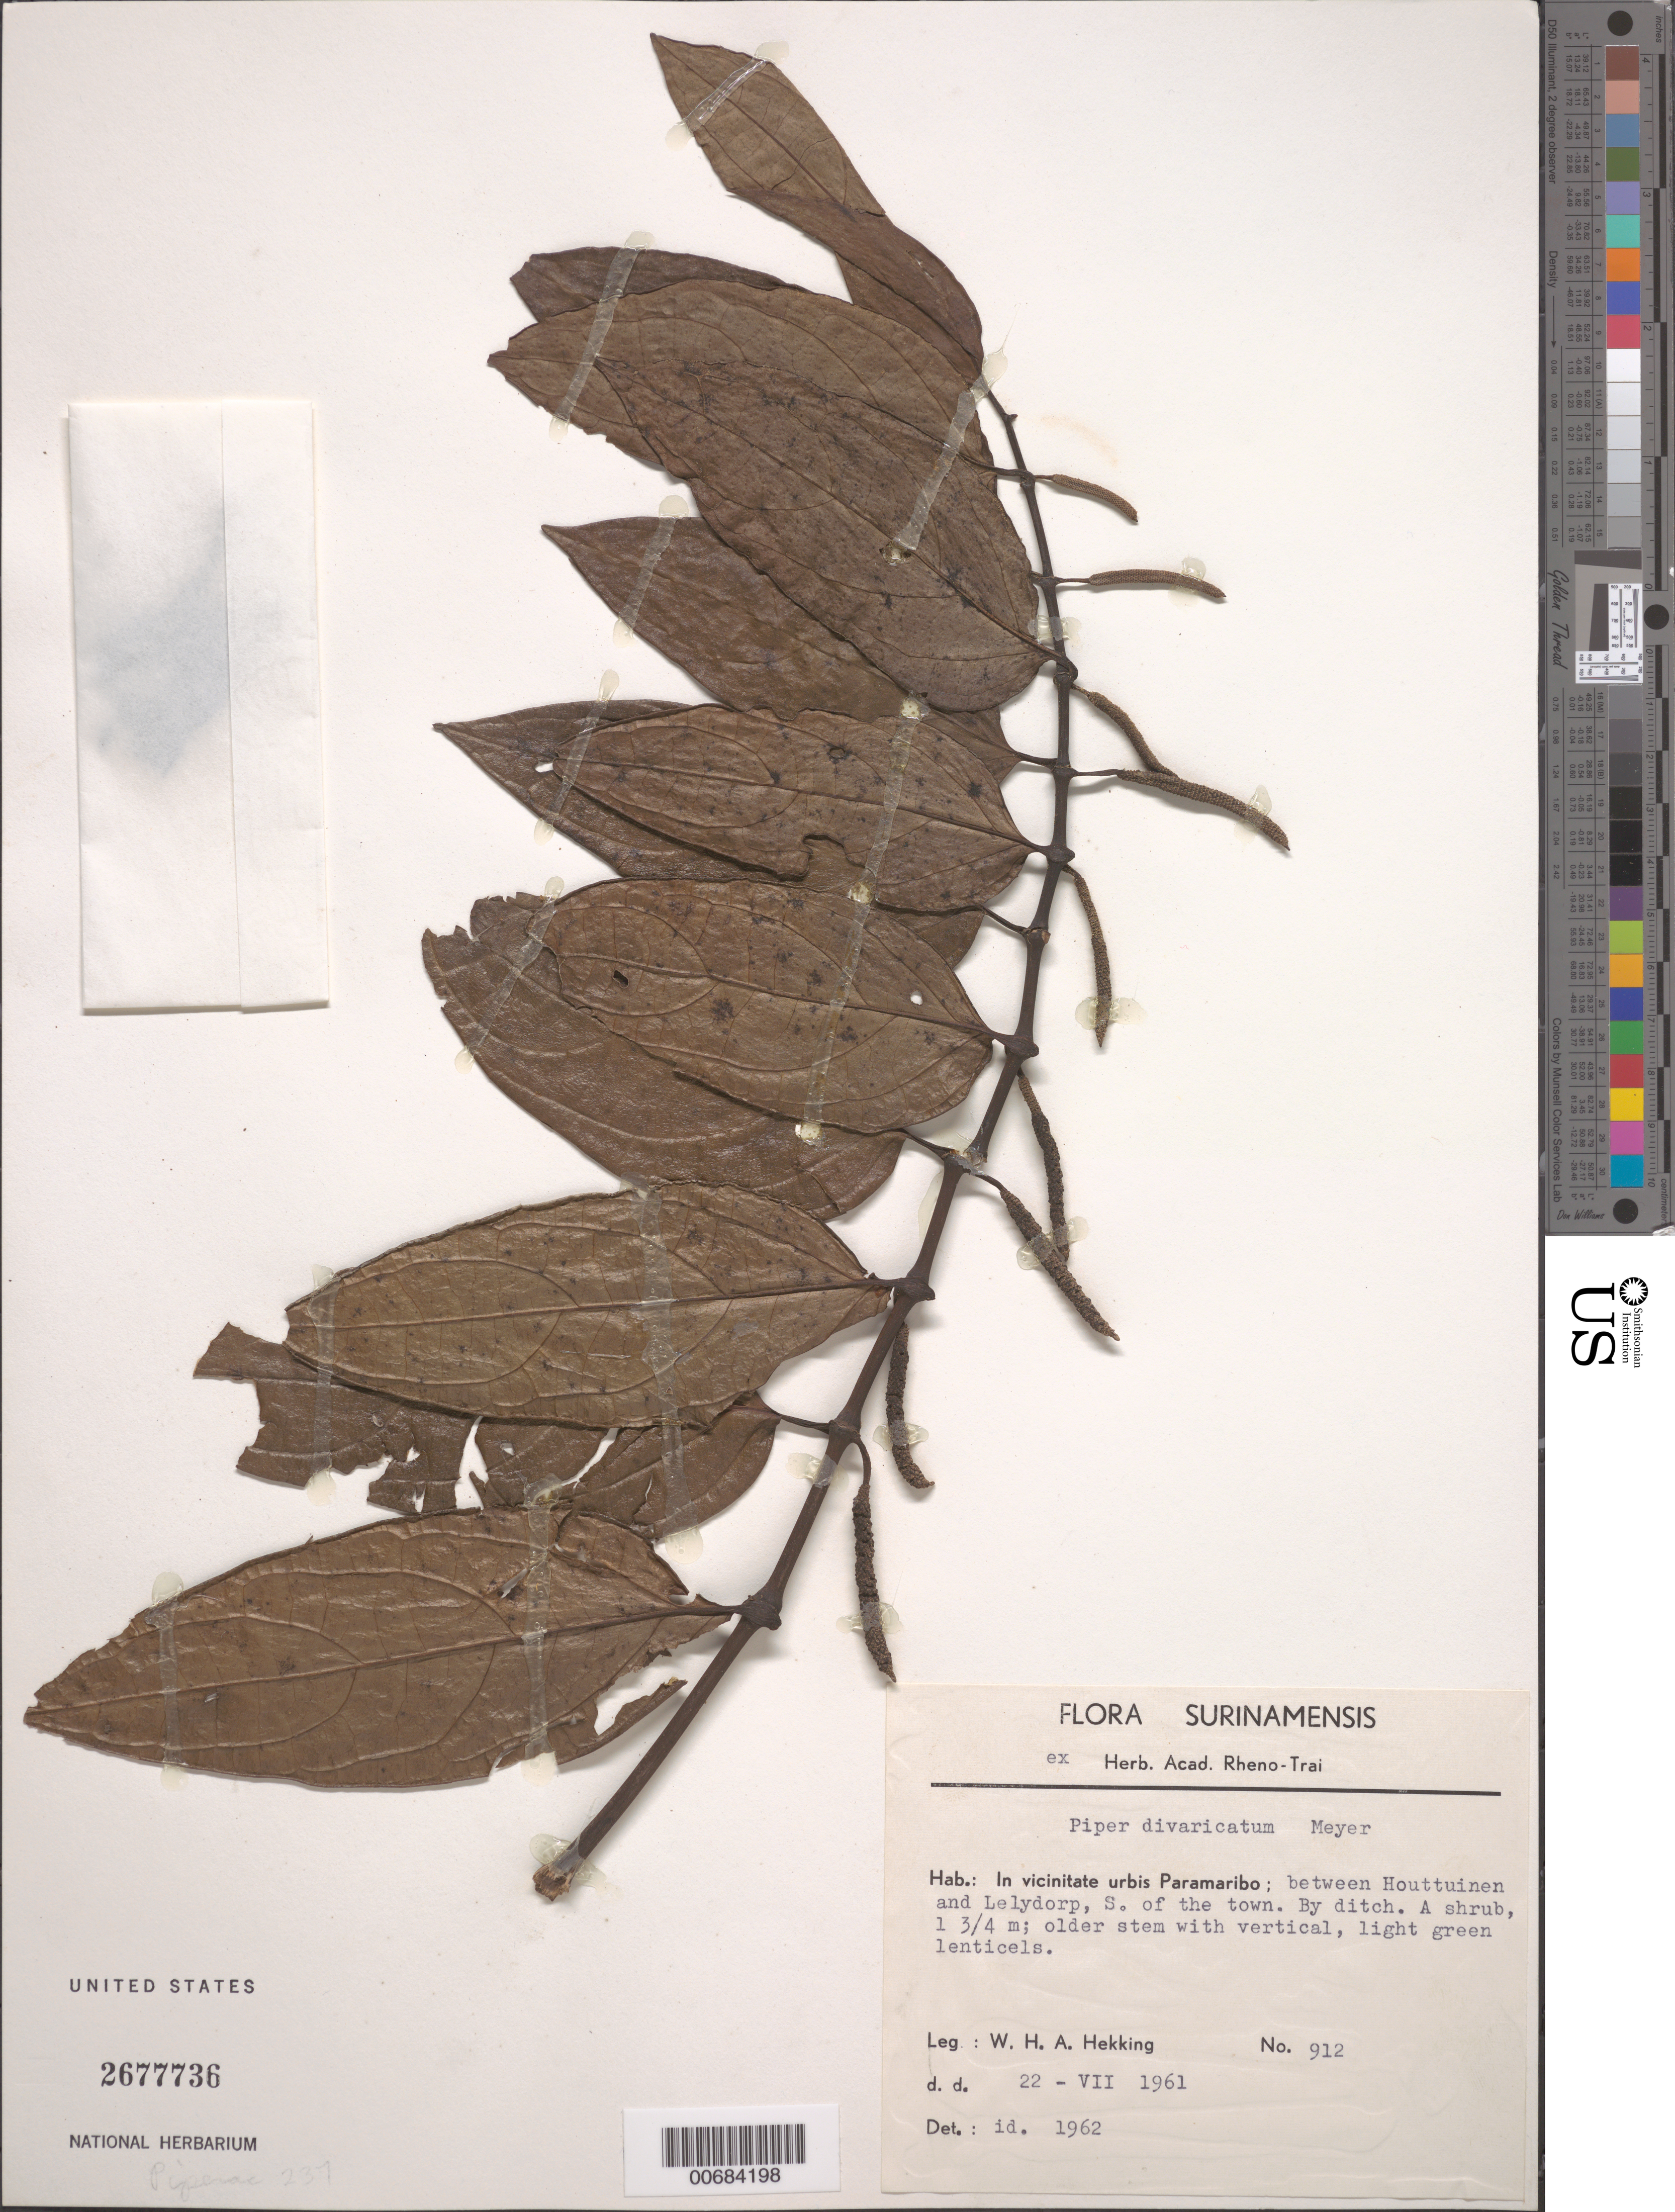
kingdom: Plantae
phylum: Tracheophyta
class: Magnoliopsida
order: Piperales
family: Piperaceae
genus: Piper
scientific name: Piper divaricatum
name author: G. Mey.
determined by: Hekking, W. H. A.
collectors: W. H. A. Hekking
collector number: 912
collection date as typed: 22-Jul-61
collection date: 1961-07-22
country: Suriname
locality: Paramaribo, vic., between Houttuinen and Lelydorp, S. of the town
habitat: By ditch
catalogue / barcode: US 2677736